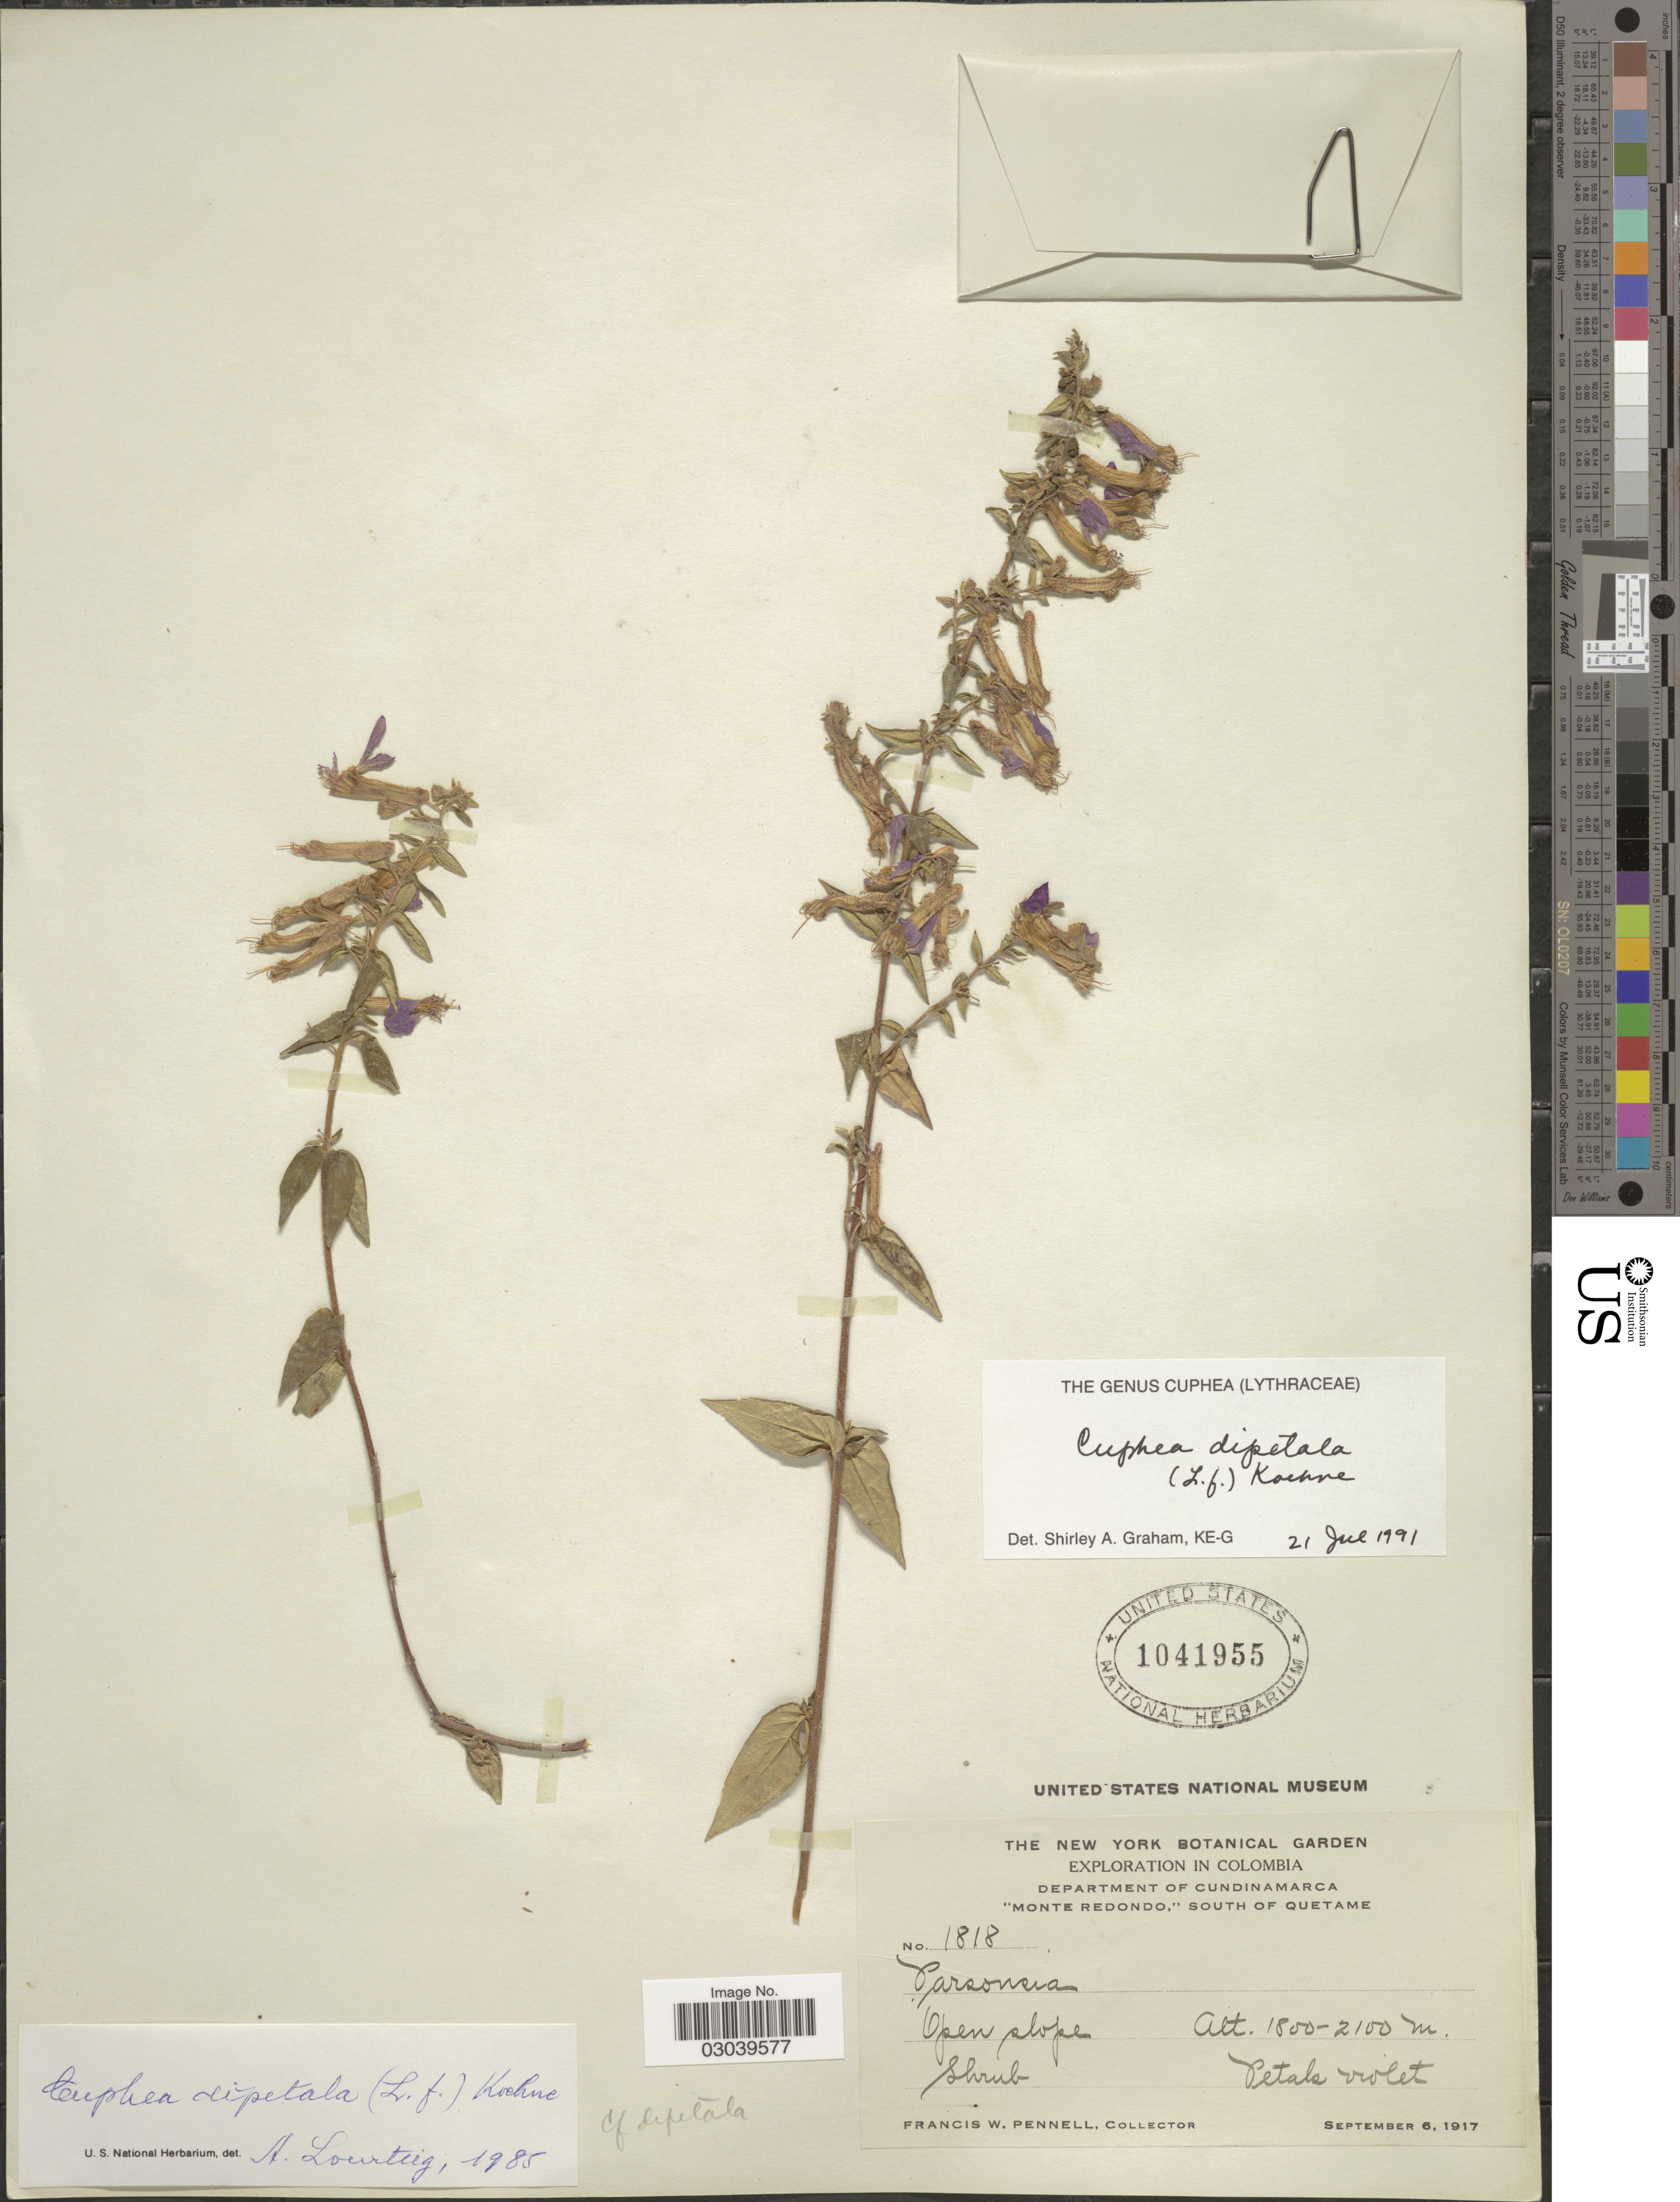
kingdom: Plantae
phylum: Tracheophyta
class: Magnoliopsida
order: Myrtales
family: Lythraceae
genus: Cuphea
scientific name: Cuphea dipetala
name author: (L. f.) Koehne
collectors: F. W. Pennell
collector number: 1818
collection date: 1917-09-06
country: Colombia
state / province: Cundinamarca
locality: Department of Cundinamarca. "Monte Redondo," South of Quetame.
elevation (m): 1800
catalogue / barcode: US 1041955